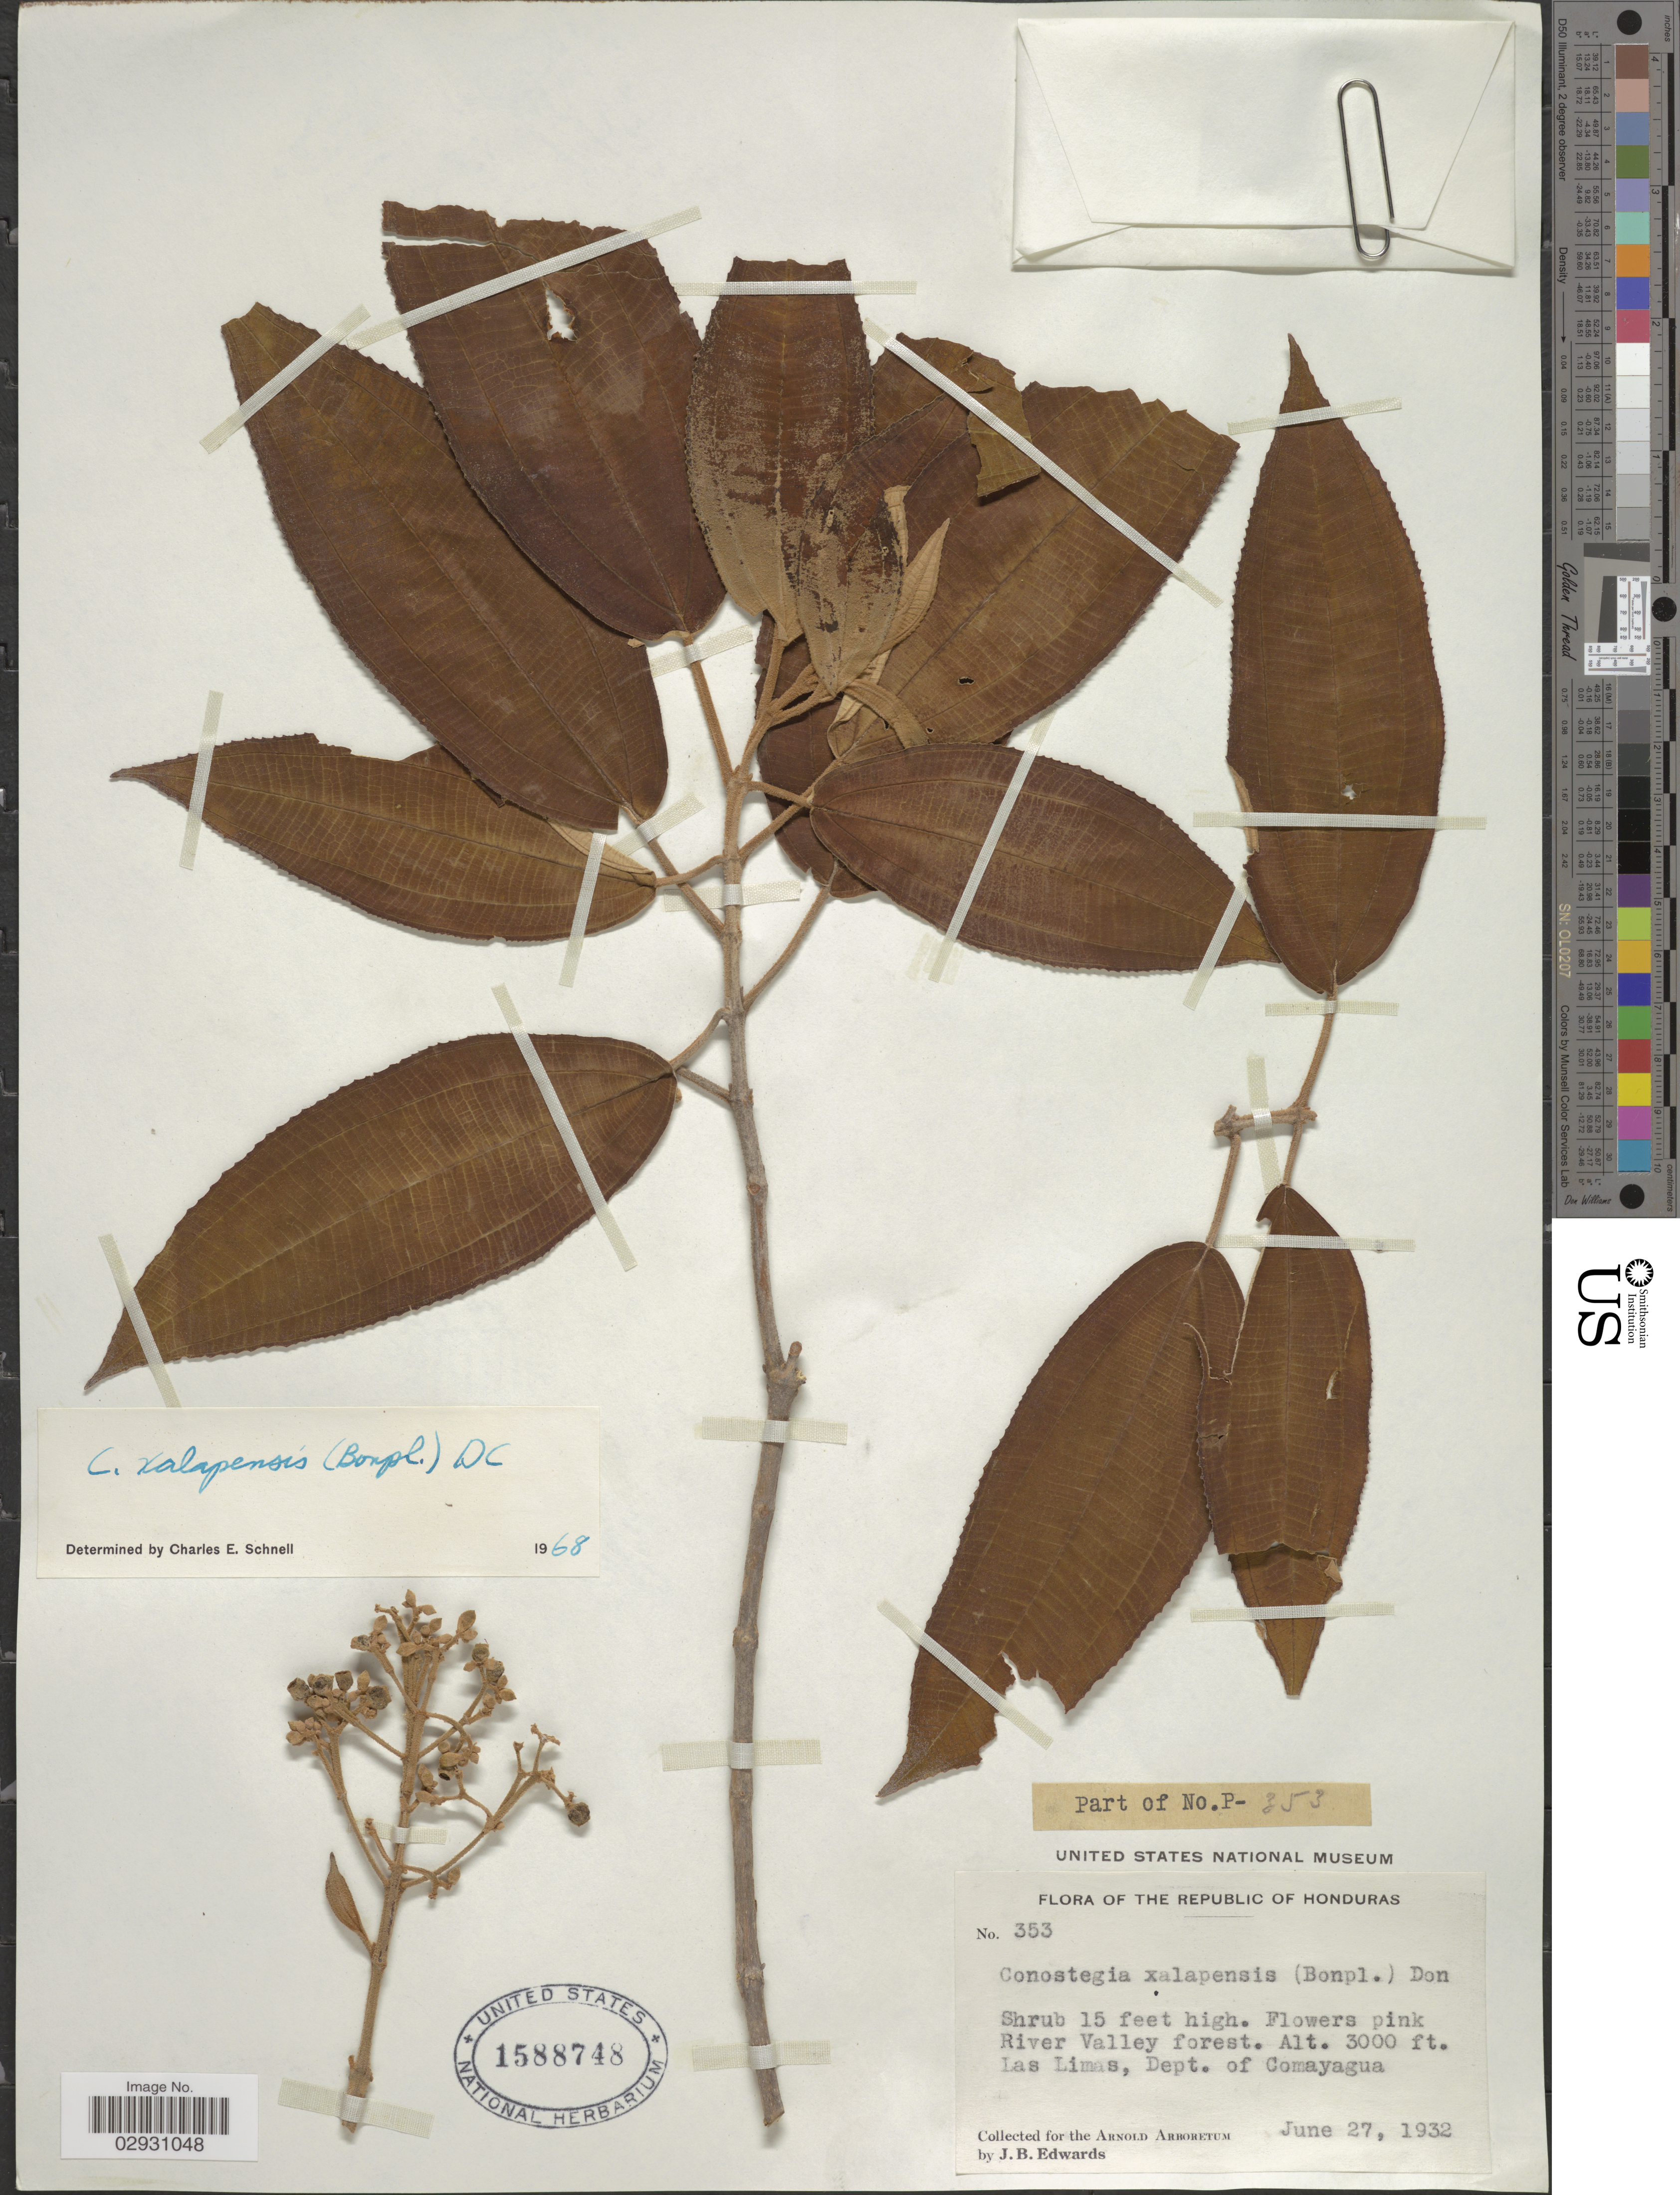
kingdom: Plantae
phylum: Tracheophyta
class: Magnoliopsida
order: Myrtales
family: Melastomataceae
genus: Conostegia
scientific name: Conostegia quadrangularis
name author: Schltdl. ex Steud.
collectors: J. B. Edwards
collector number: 353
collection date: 1932-06-27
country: Honduras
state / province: Comayagua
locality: River Valley forest. Las Limas, Dept. of Comayagua.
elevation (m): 914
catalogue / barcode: US 1588748